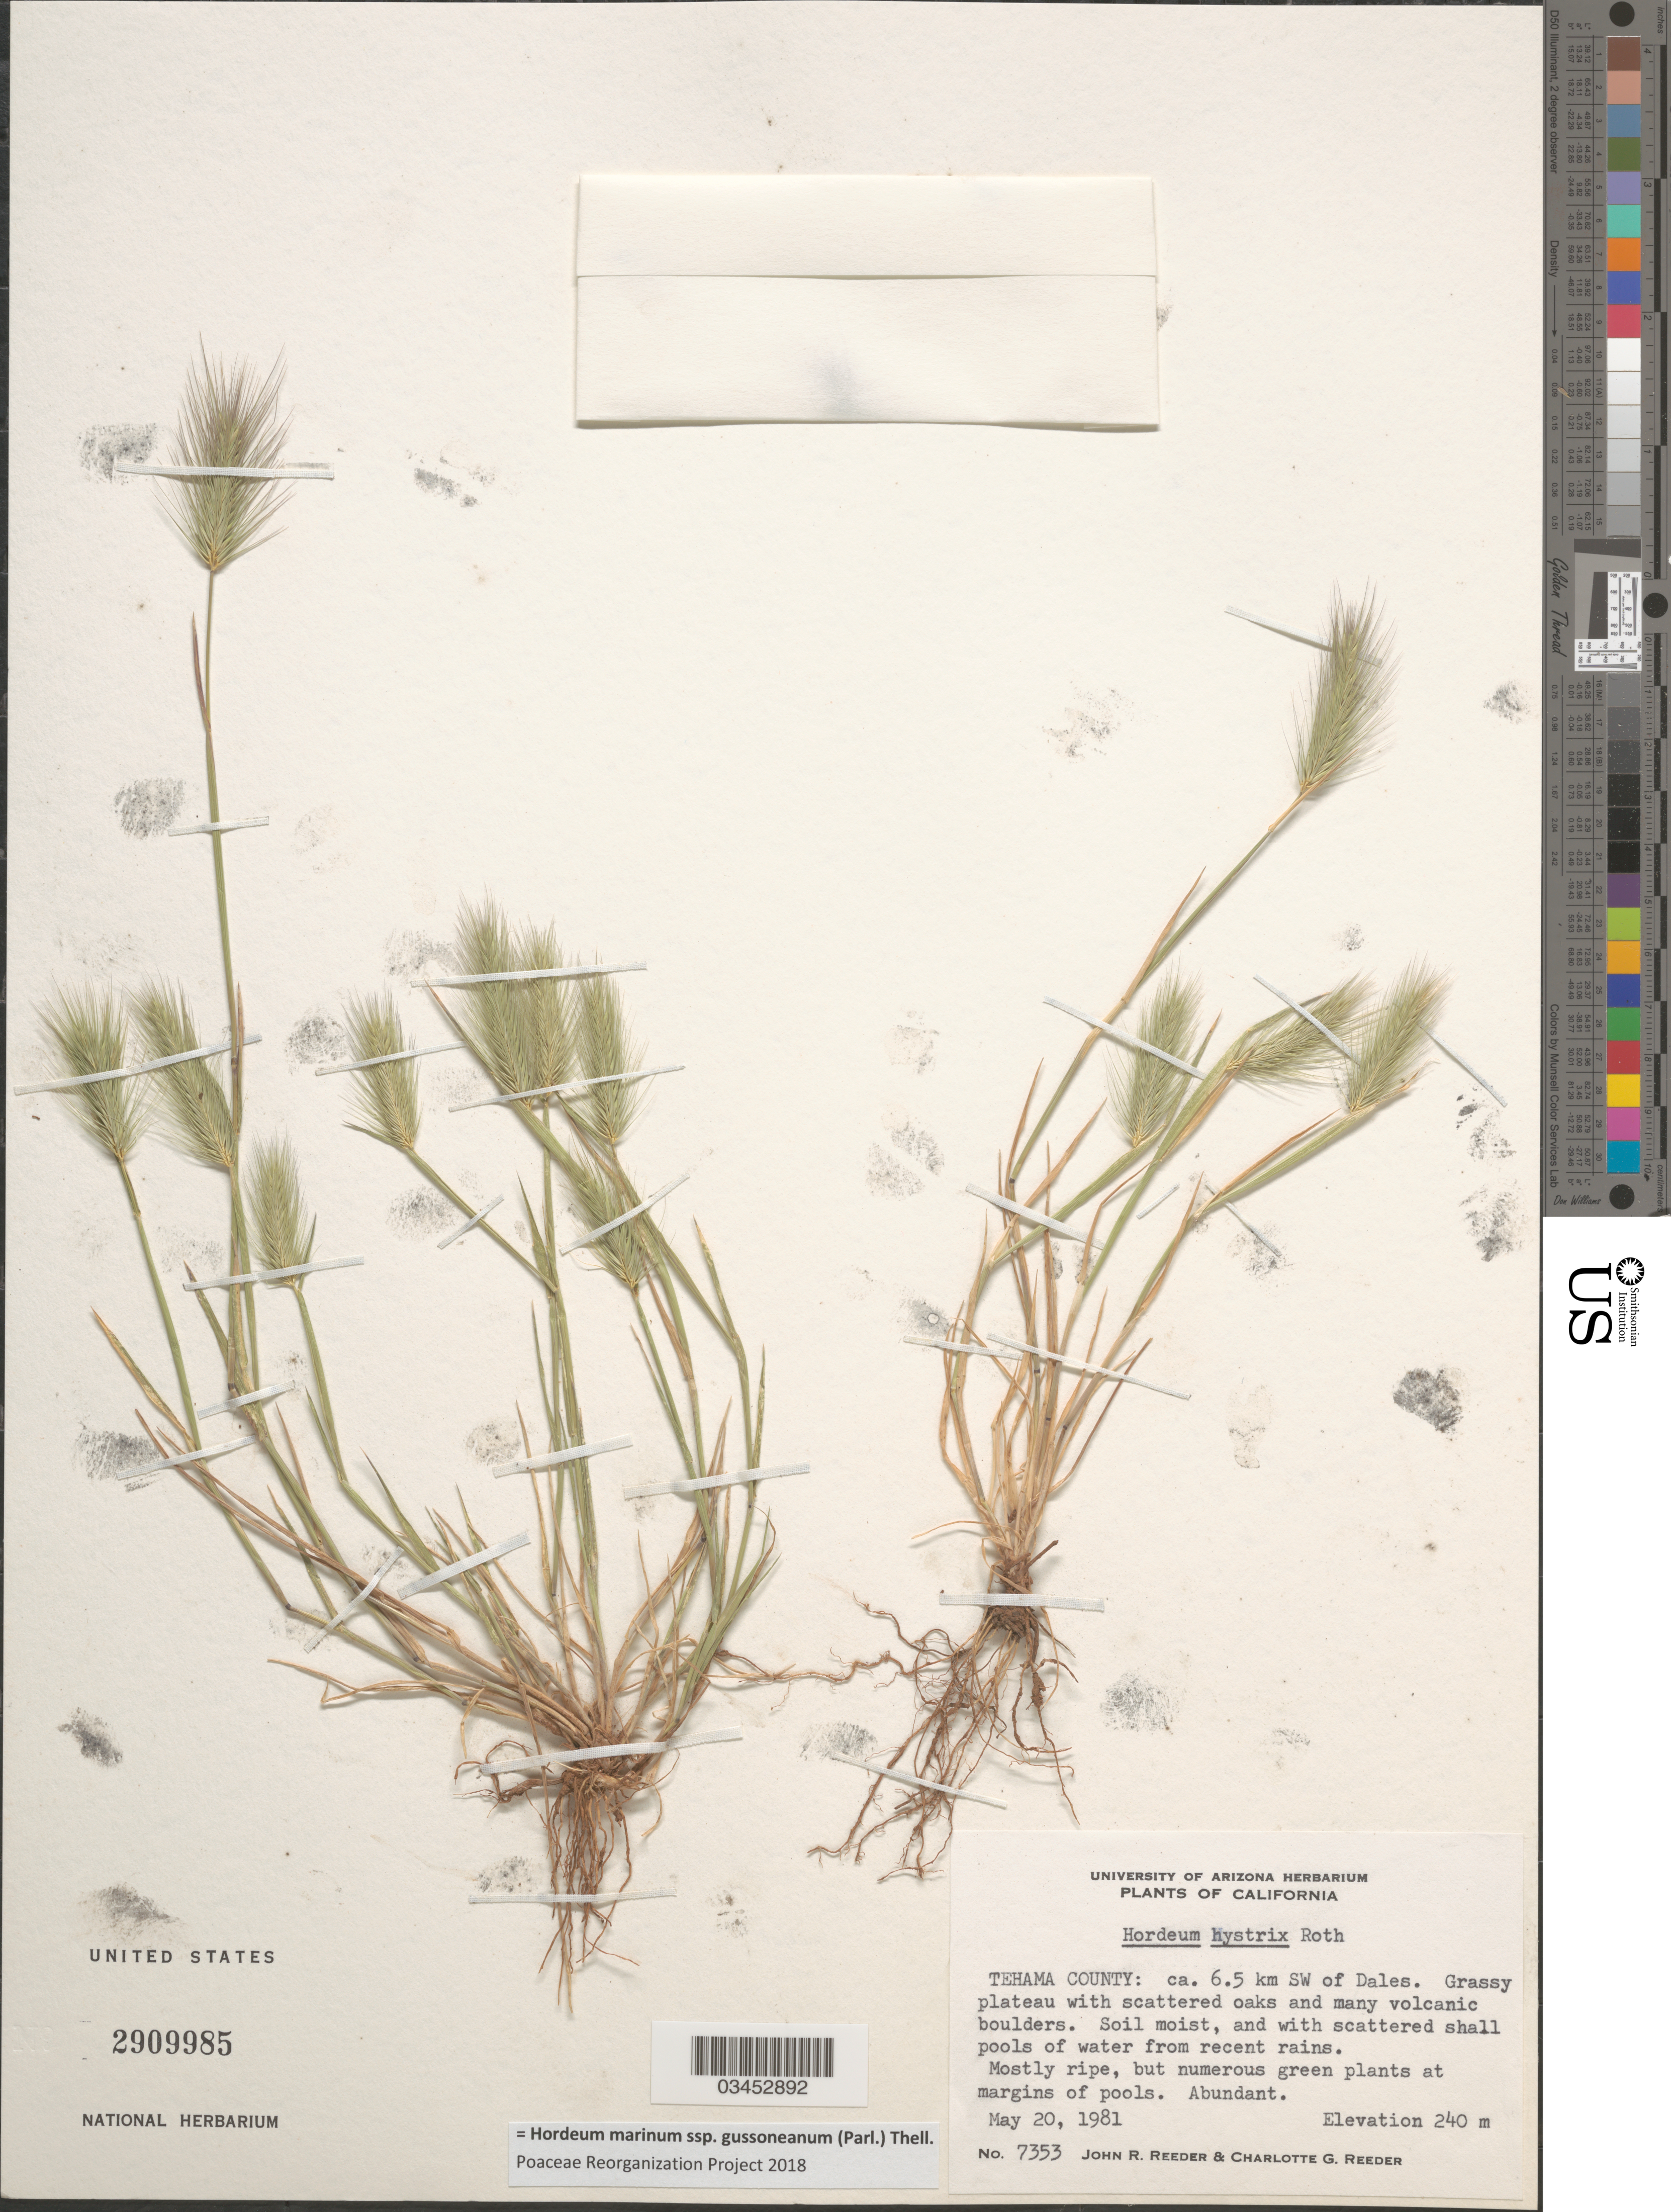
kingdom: Plantae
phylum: Tracheophyta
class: Liliopsida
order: Poales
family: Poaceae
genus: Hordeum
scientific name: Hordeum marinum subsp. gussoneanum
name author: (Parl.) Thell.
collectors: J. R. Reeder & C. G. Reeder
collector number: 7353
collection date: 1981-05-20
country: United States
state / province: California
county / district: Tehama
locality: Tehama County: ca. 6.5 km Sw of Dales.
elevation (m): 240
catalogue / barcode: US 2909985